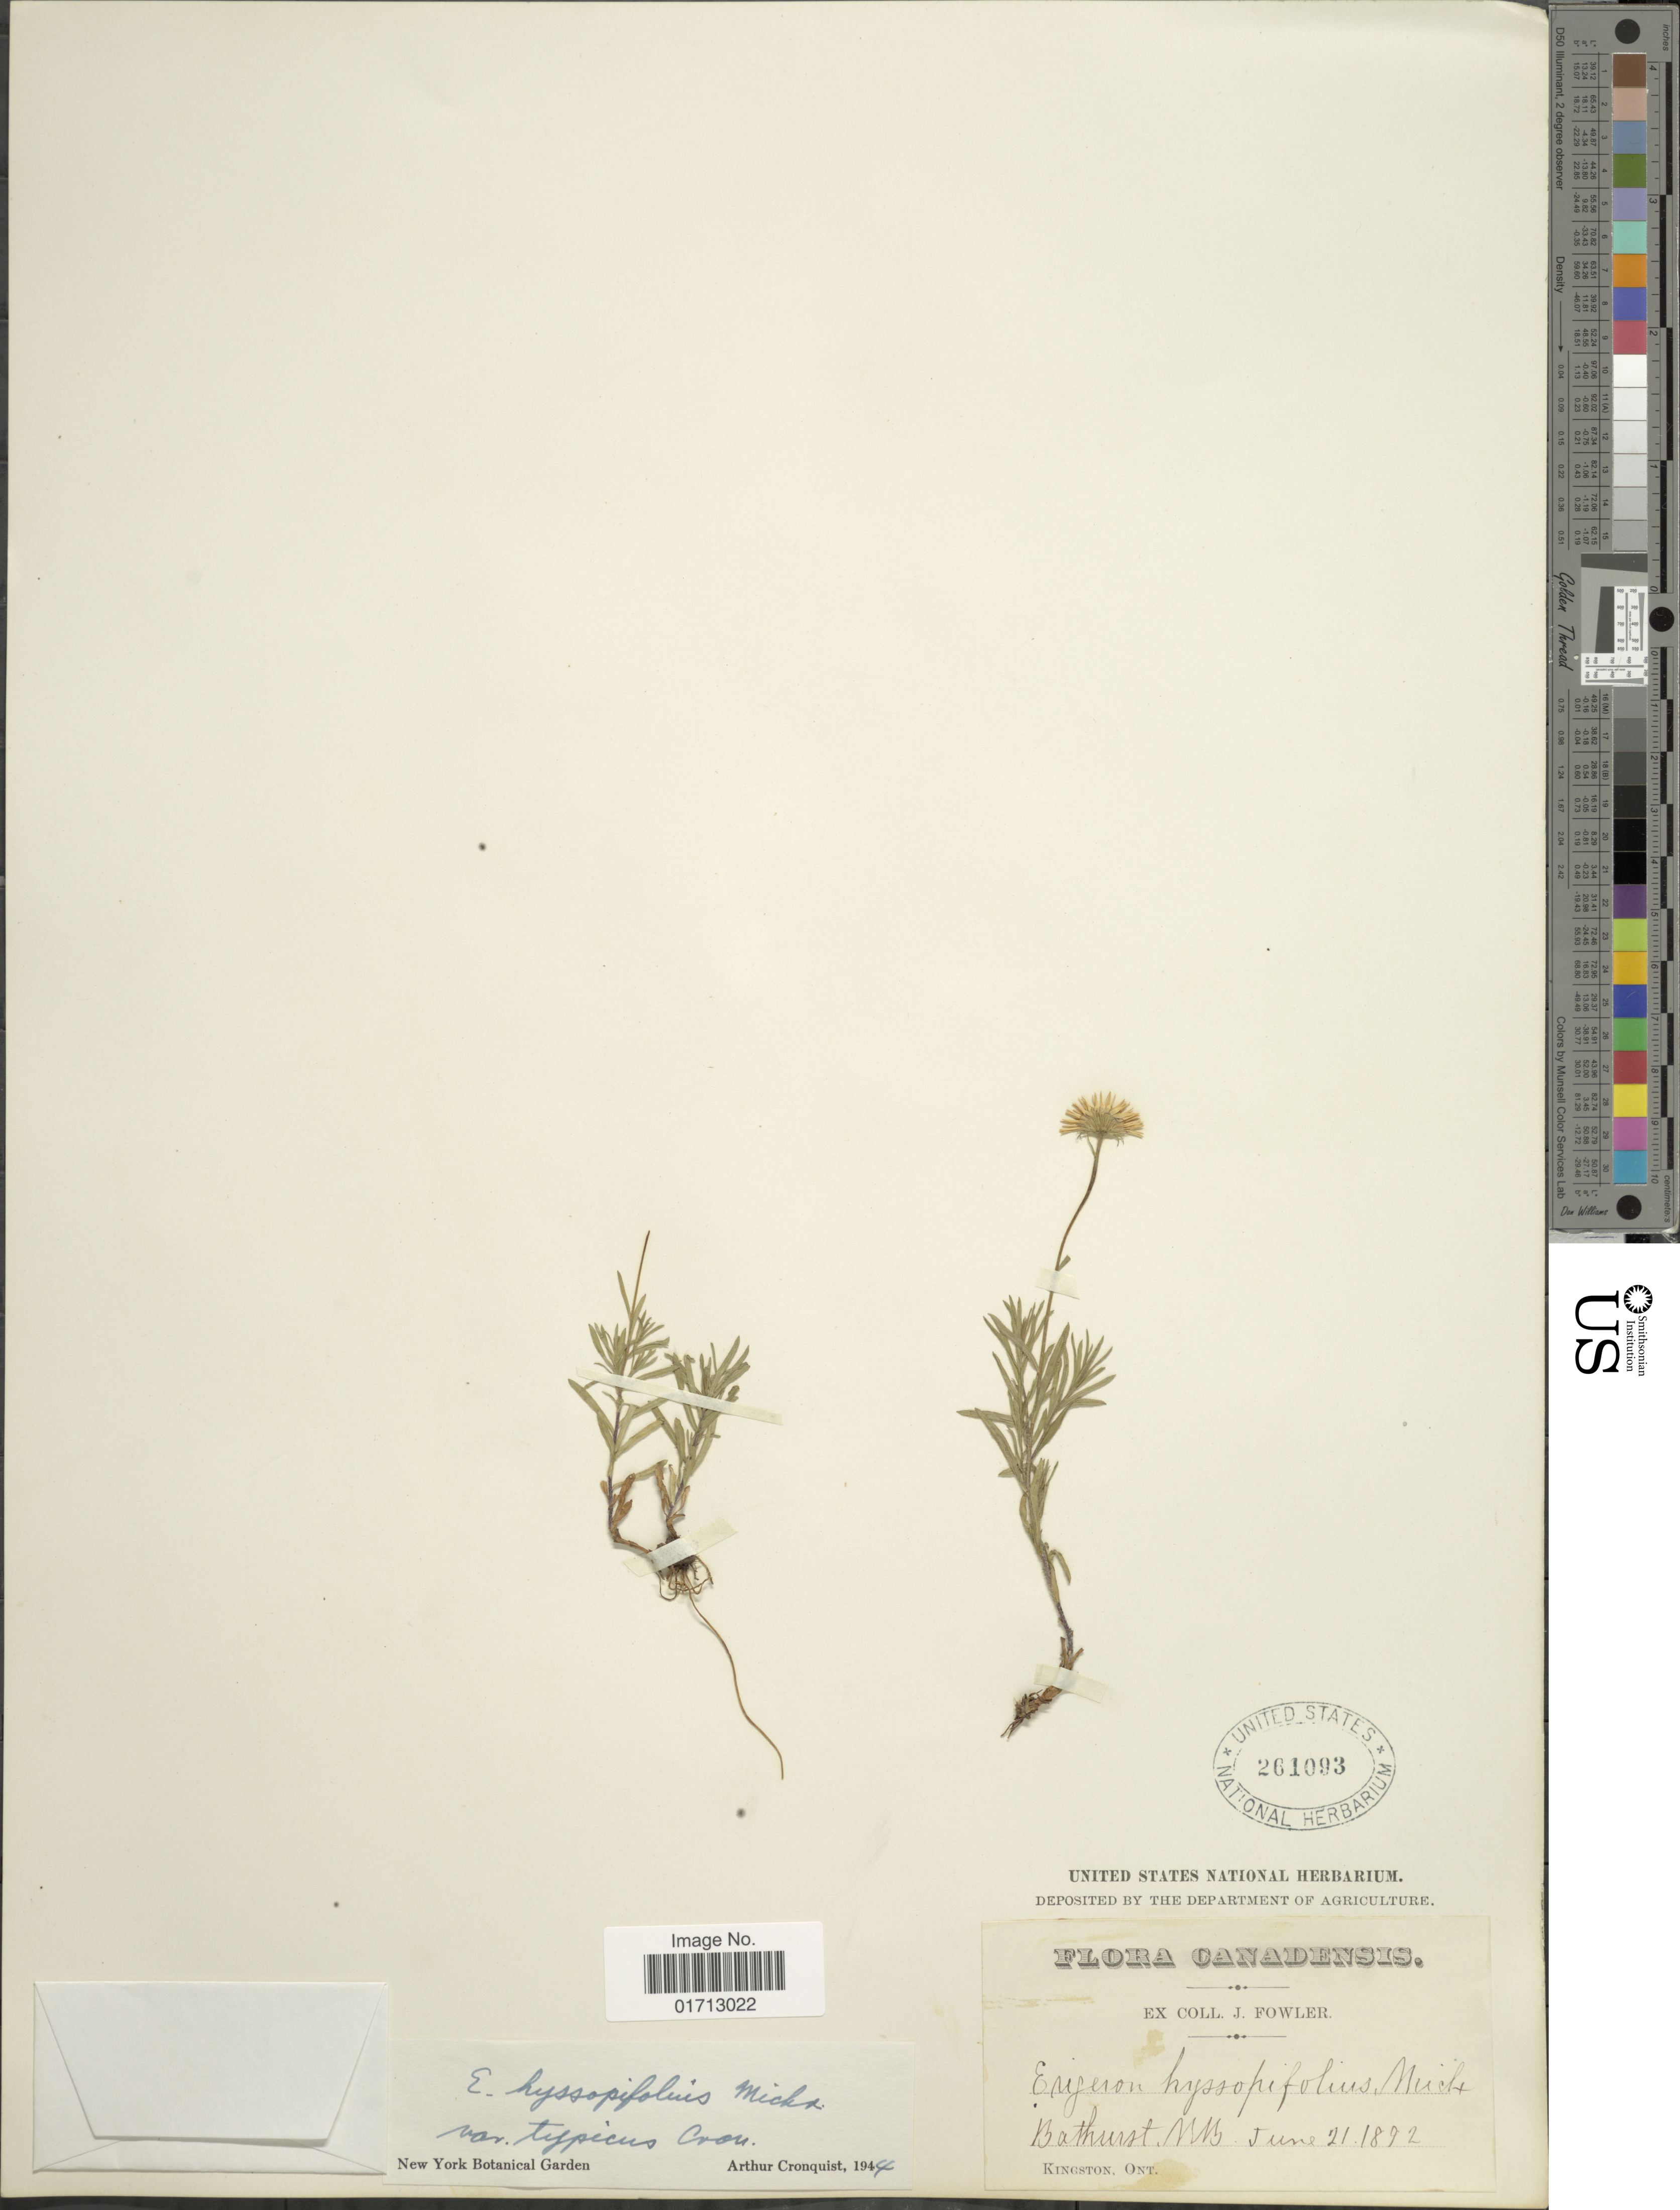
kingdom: Plantae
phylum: Tracheophyta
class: Magnoliopsida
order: Asterales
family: Asteraceae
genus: Erigeron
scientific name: Erigeron hyssopifolius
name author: Michx.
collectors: J. P. Fowler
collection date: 1892-06-21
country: Canada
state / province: New Brunswick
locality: Bathurst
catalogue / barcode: US 261093